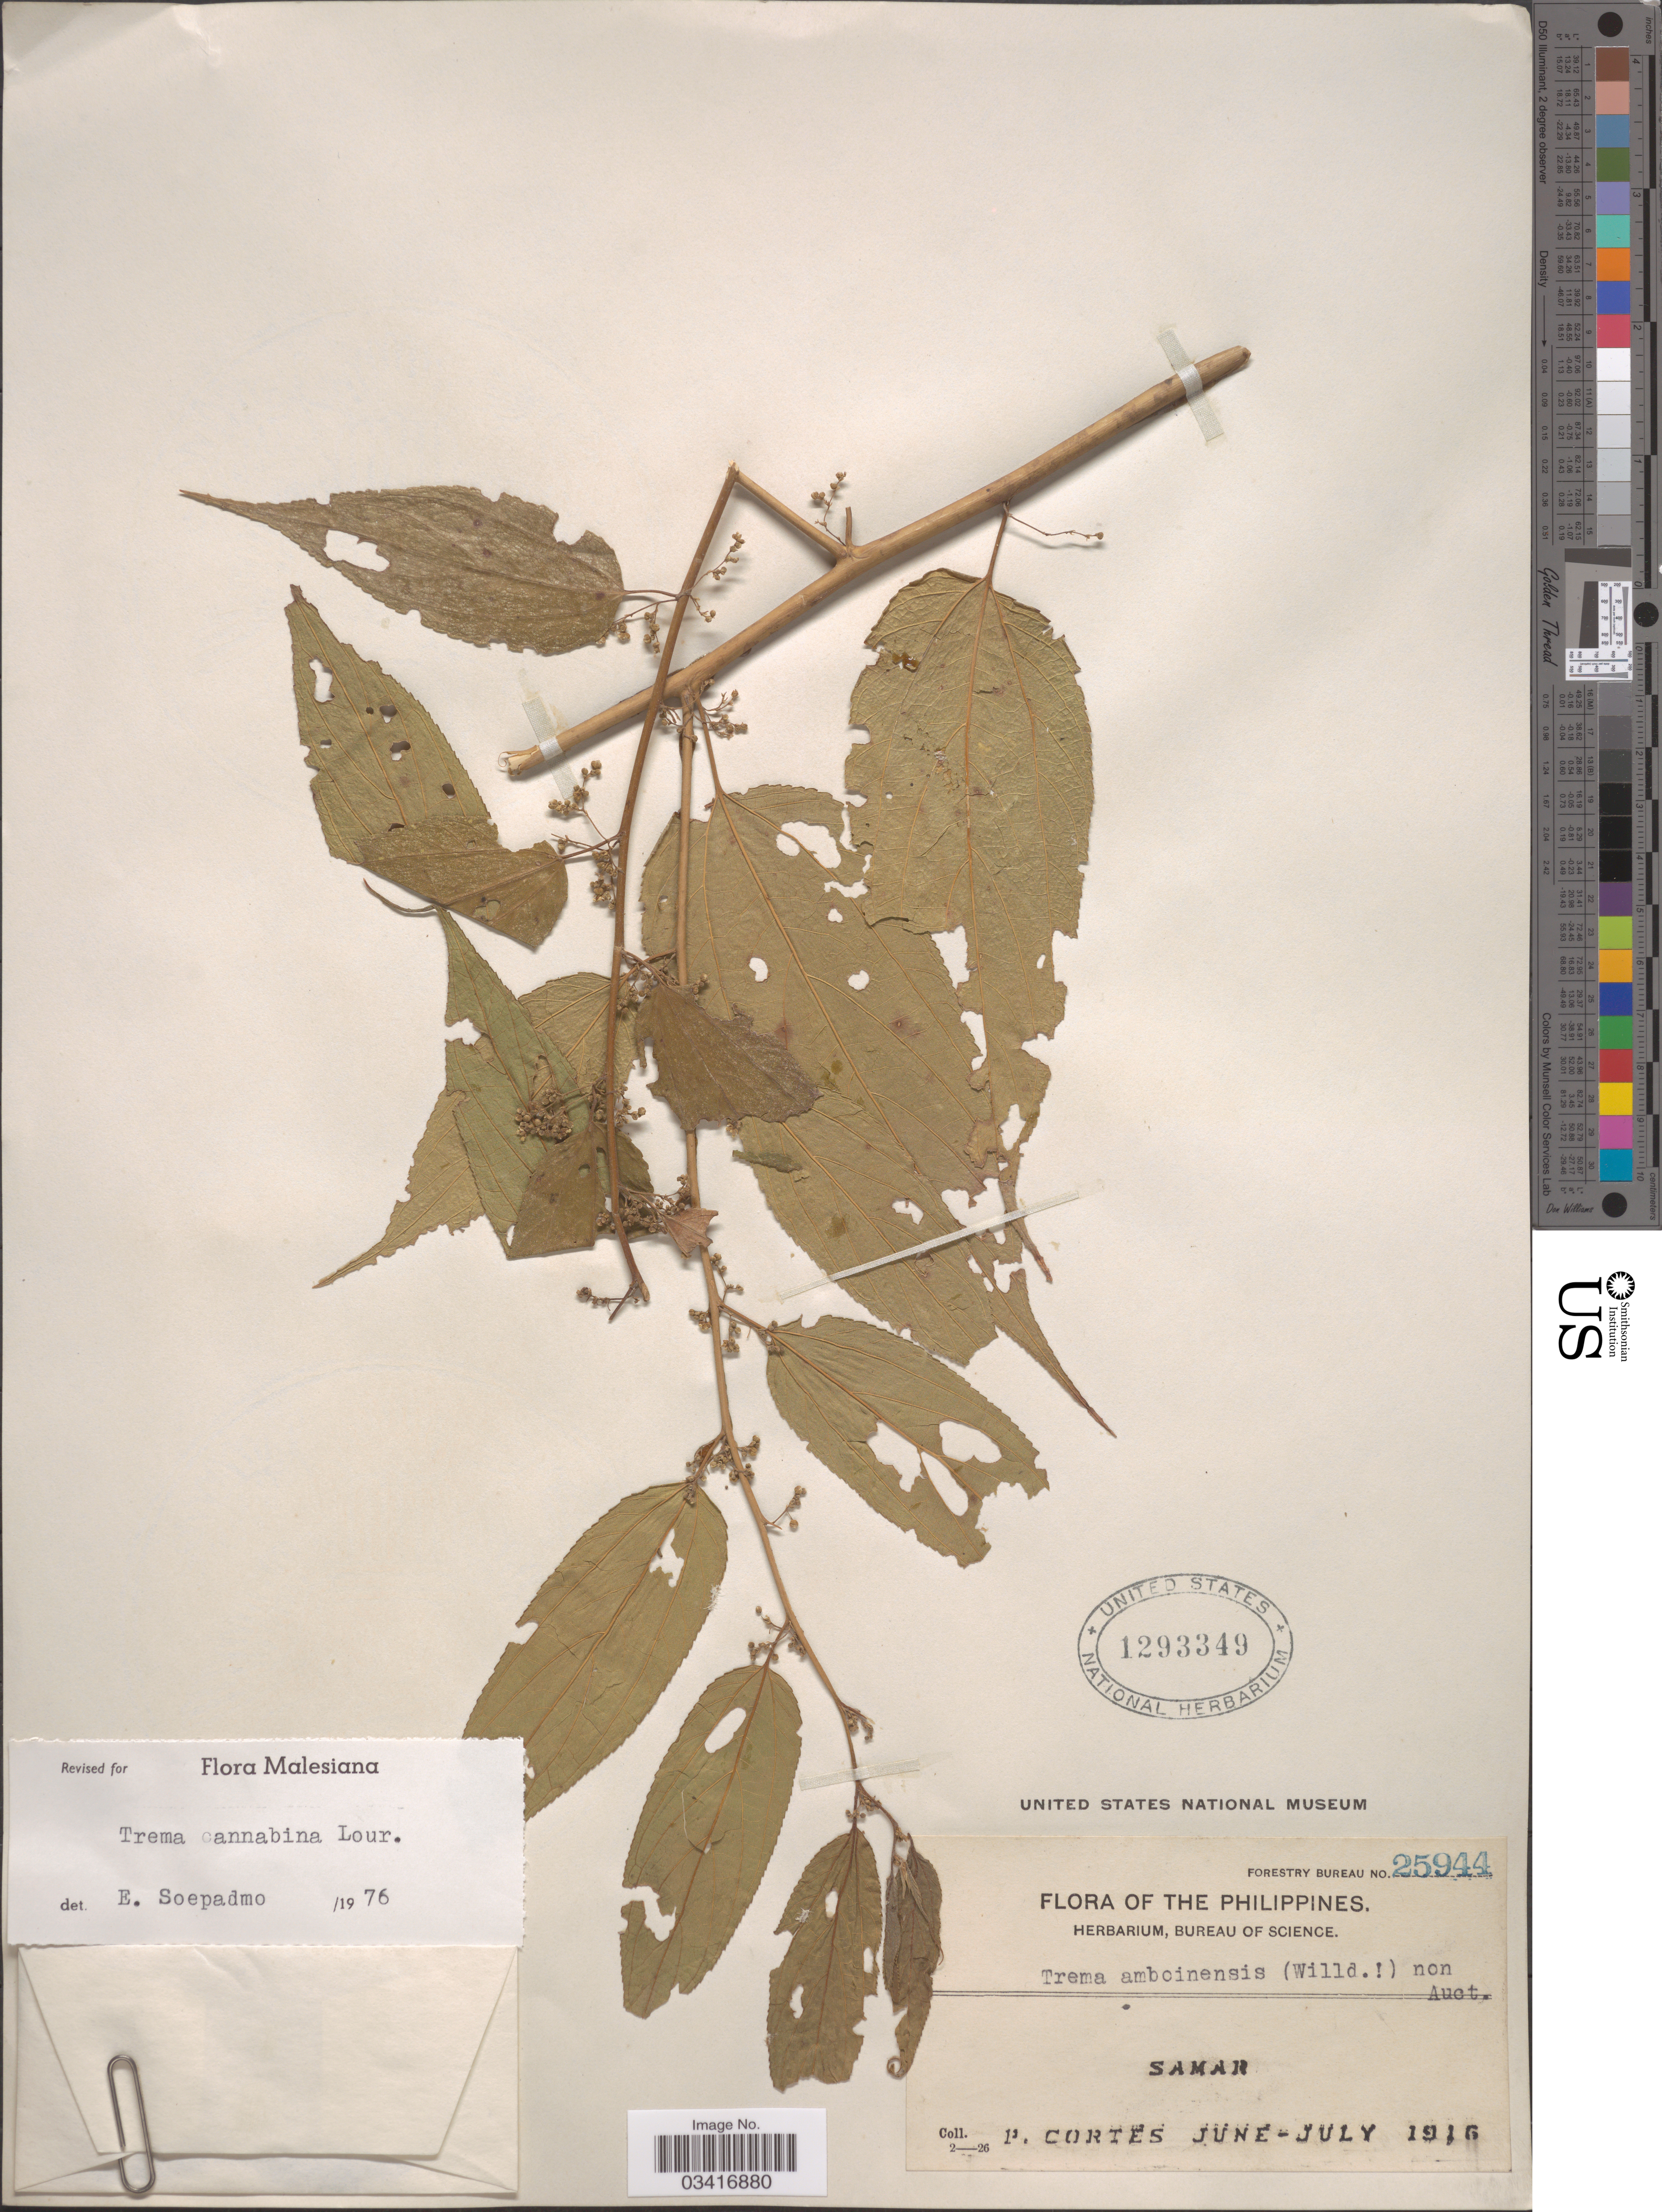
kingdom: Plantae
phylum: Tracheophyta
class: Magnoliopsida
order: Rosales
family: Cannabaceae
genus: Trema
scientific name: Trema cannabina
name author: Lour.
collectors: P. Cortes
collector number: Forestry Bureau 25944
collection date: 1916-06/1916-07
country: Philippines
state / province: Eastern Visayas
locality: Samar.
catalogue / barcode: US 1293349